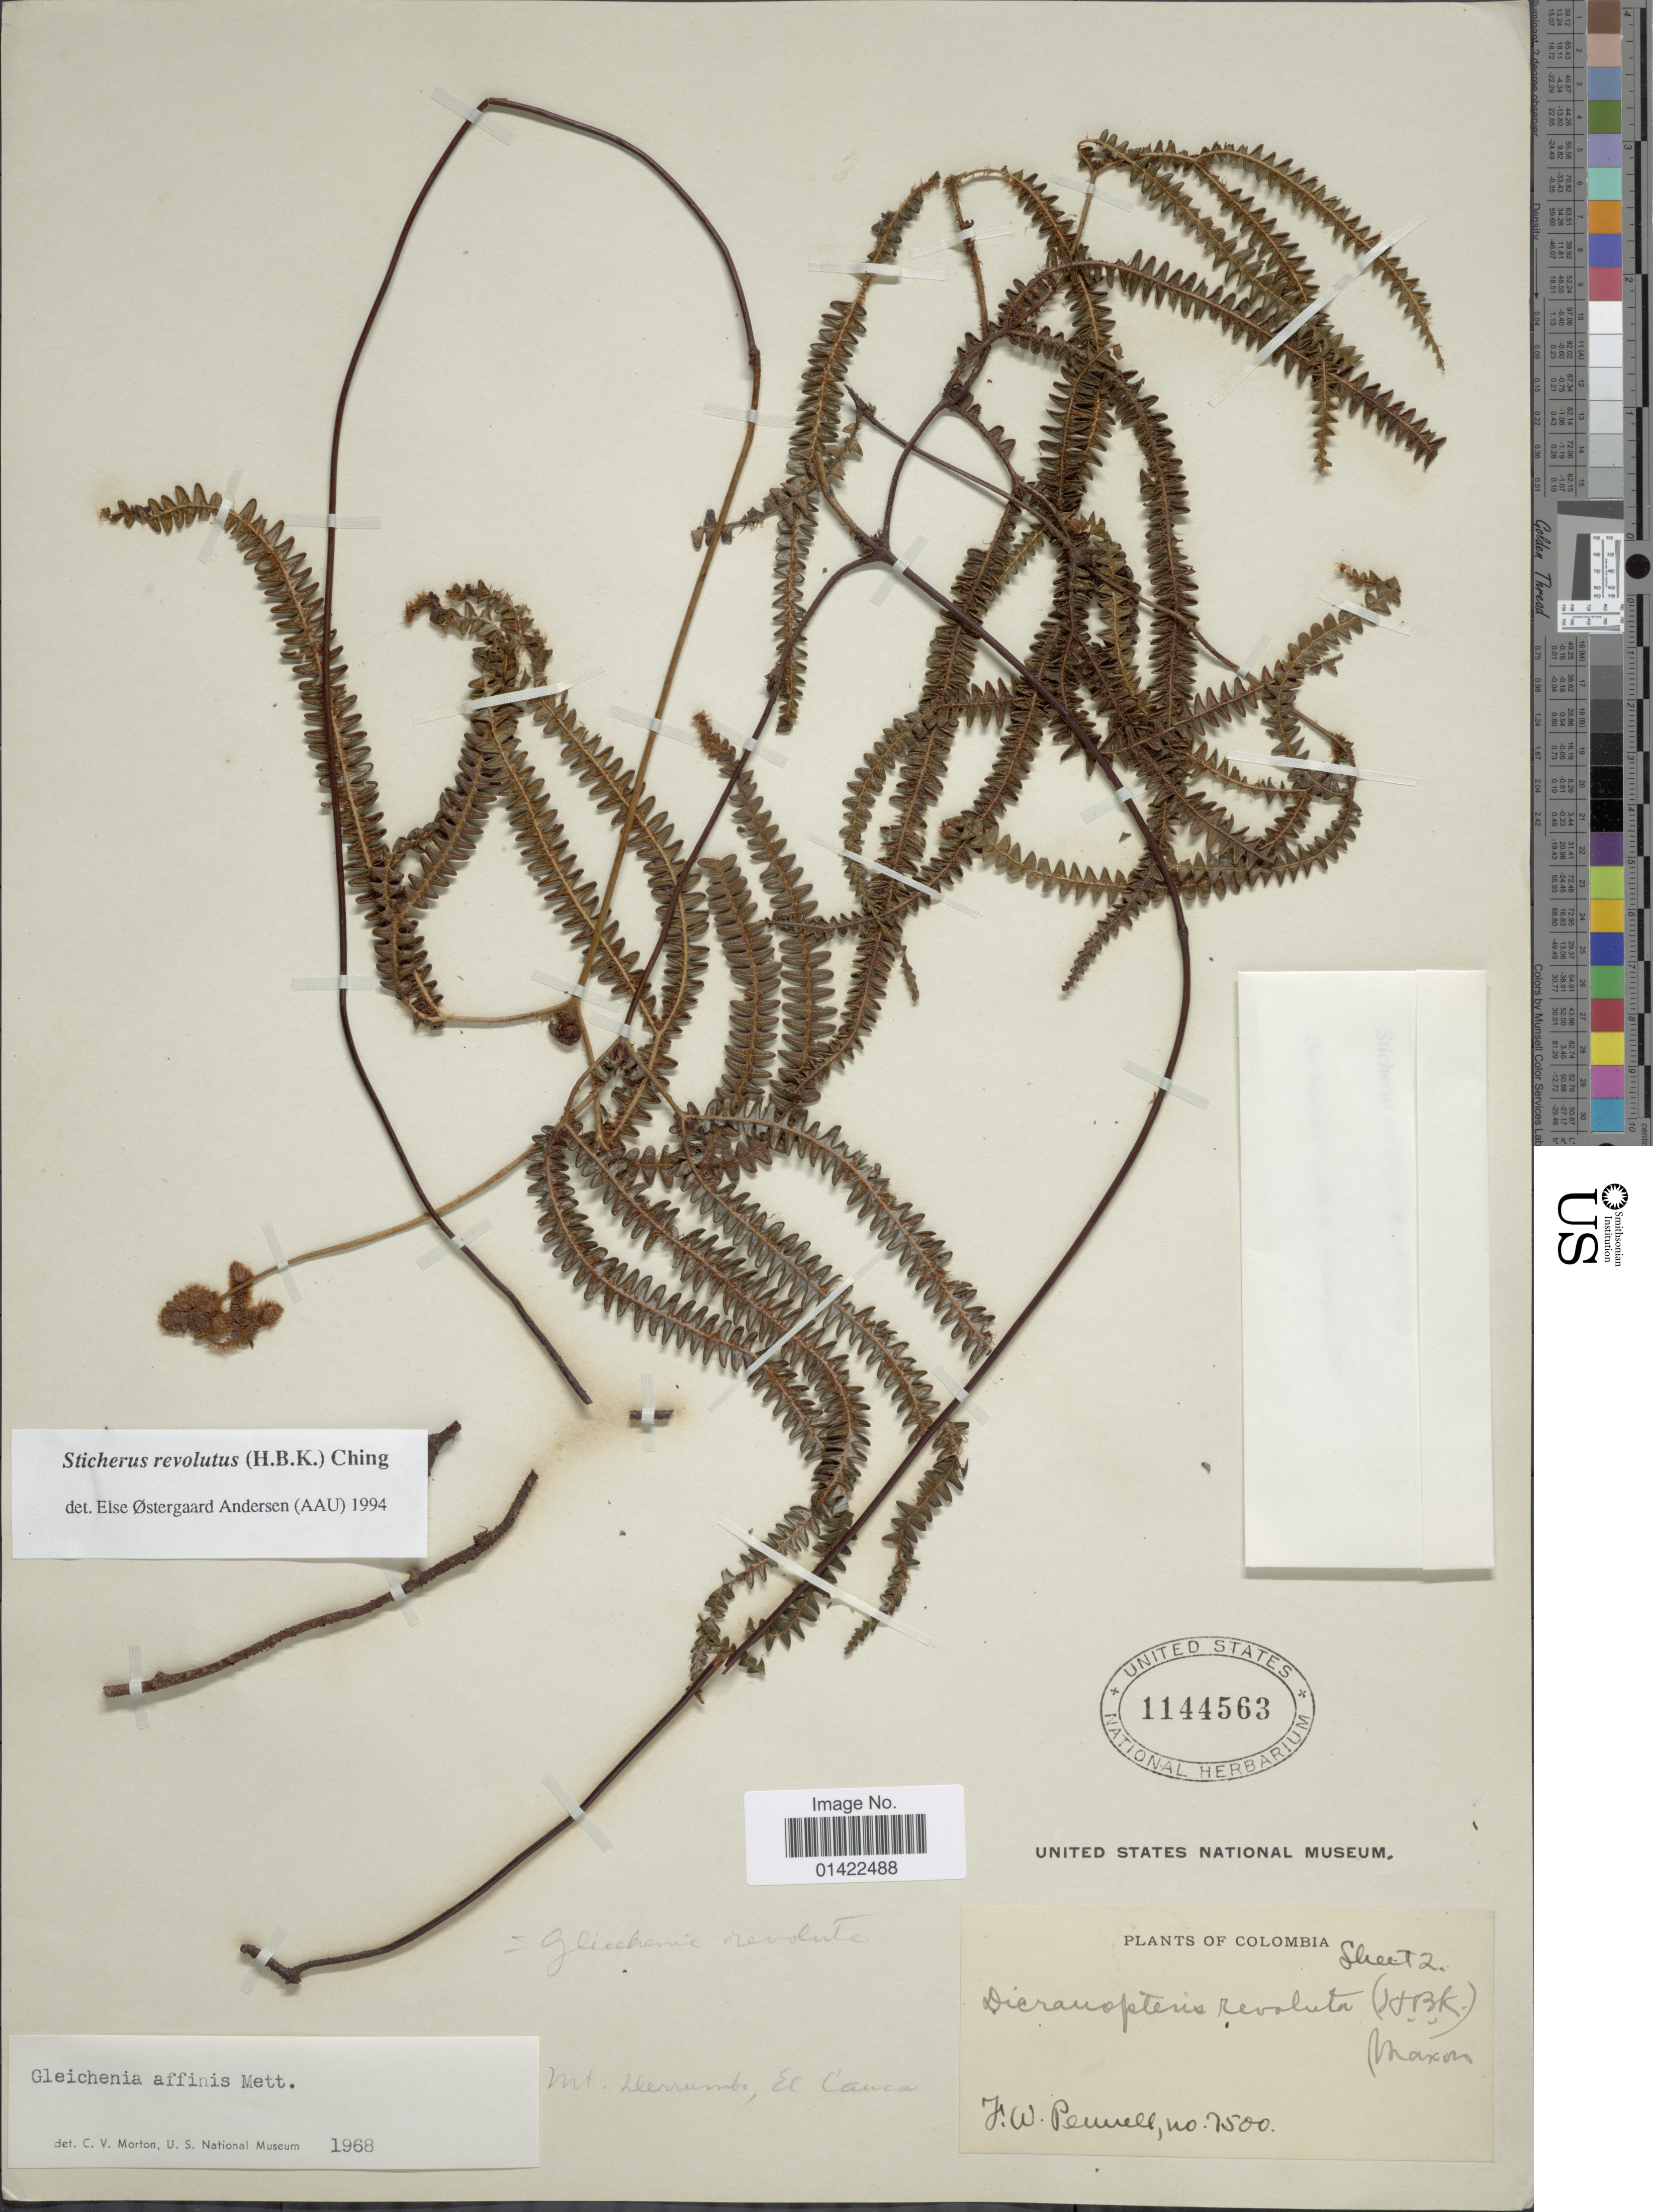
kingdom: Plantae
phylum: Tracheophyta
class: Polypodiopsida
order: Gleicheniales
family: Gleicheniaceae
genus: Sticherus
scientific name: Sticherus revolutus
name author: (Kunth) Ching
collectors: F. W. Pennell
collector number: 7500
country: Colombia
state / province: Cauca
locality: Mt. Derrumbo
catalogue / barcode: US 1144563